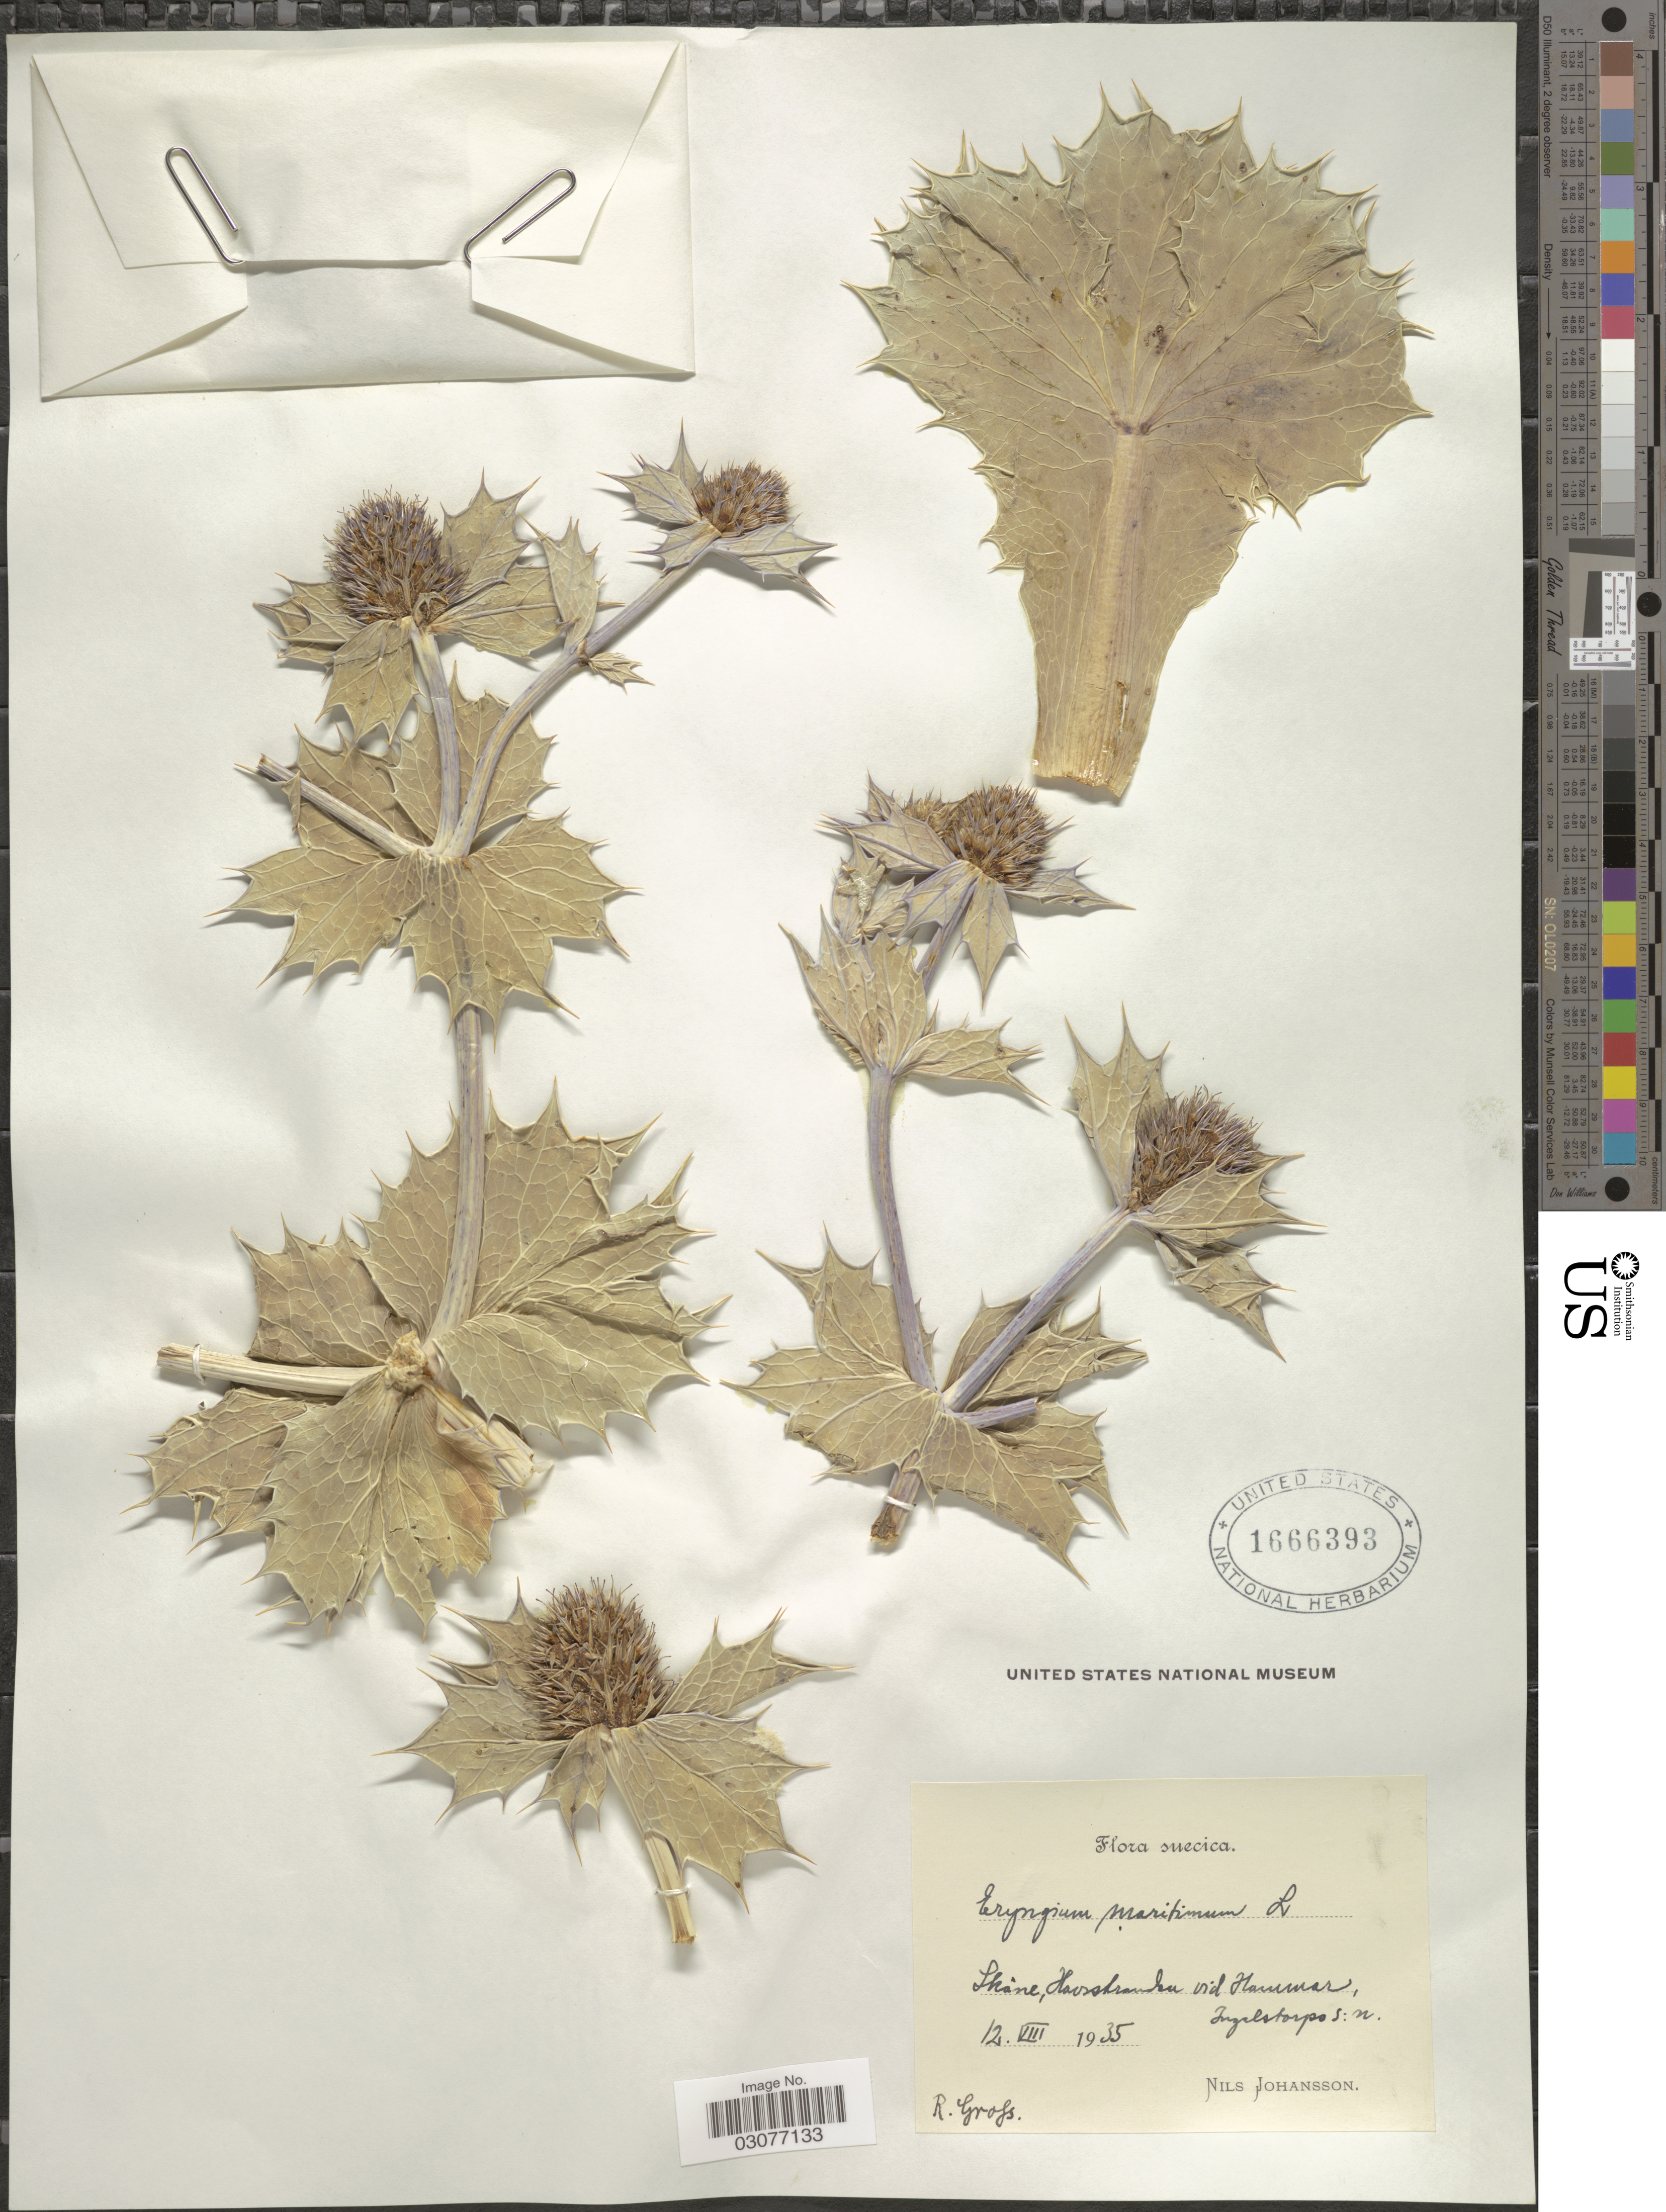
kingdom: Plantae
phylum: Tracheophyta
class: Magnoliopsida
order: Apiales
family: Apiaceae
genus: Eryngium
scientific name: Eryngium maritimum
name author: L.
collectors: N. Johansson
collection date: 1935-08-12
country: Sweden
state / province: Skåne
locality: Suecica. Skâne, Haorstrands [interpreted] vid Hammar. Ingelstorp s:n.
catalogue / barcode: US 1666393